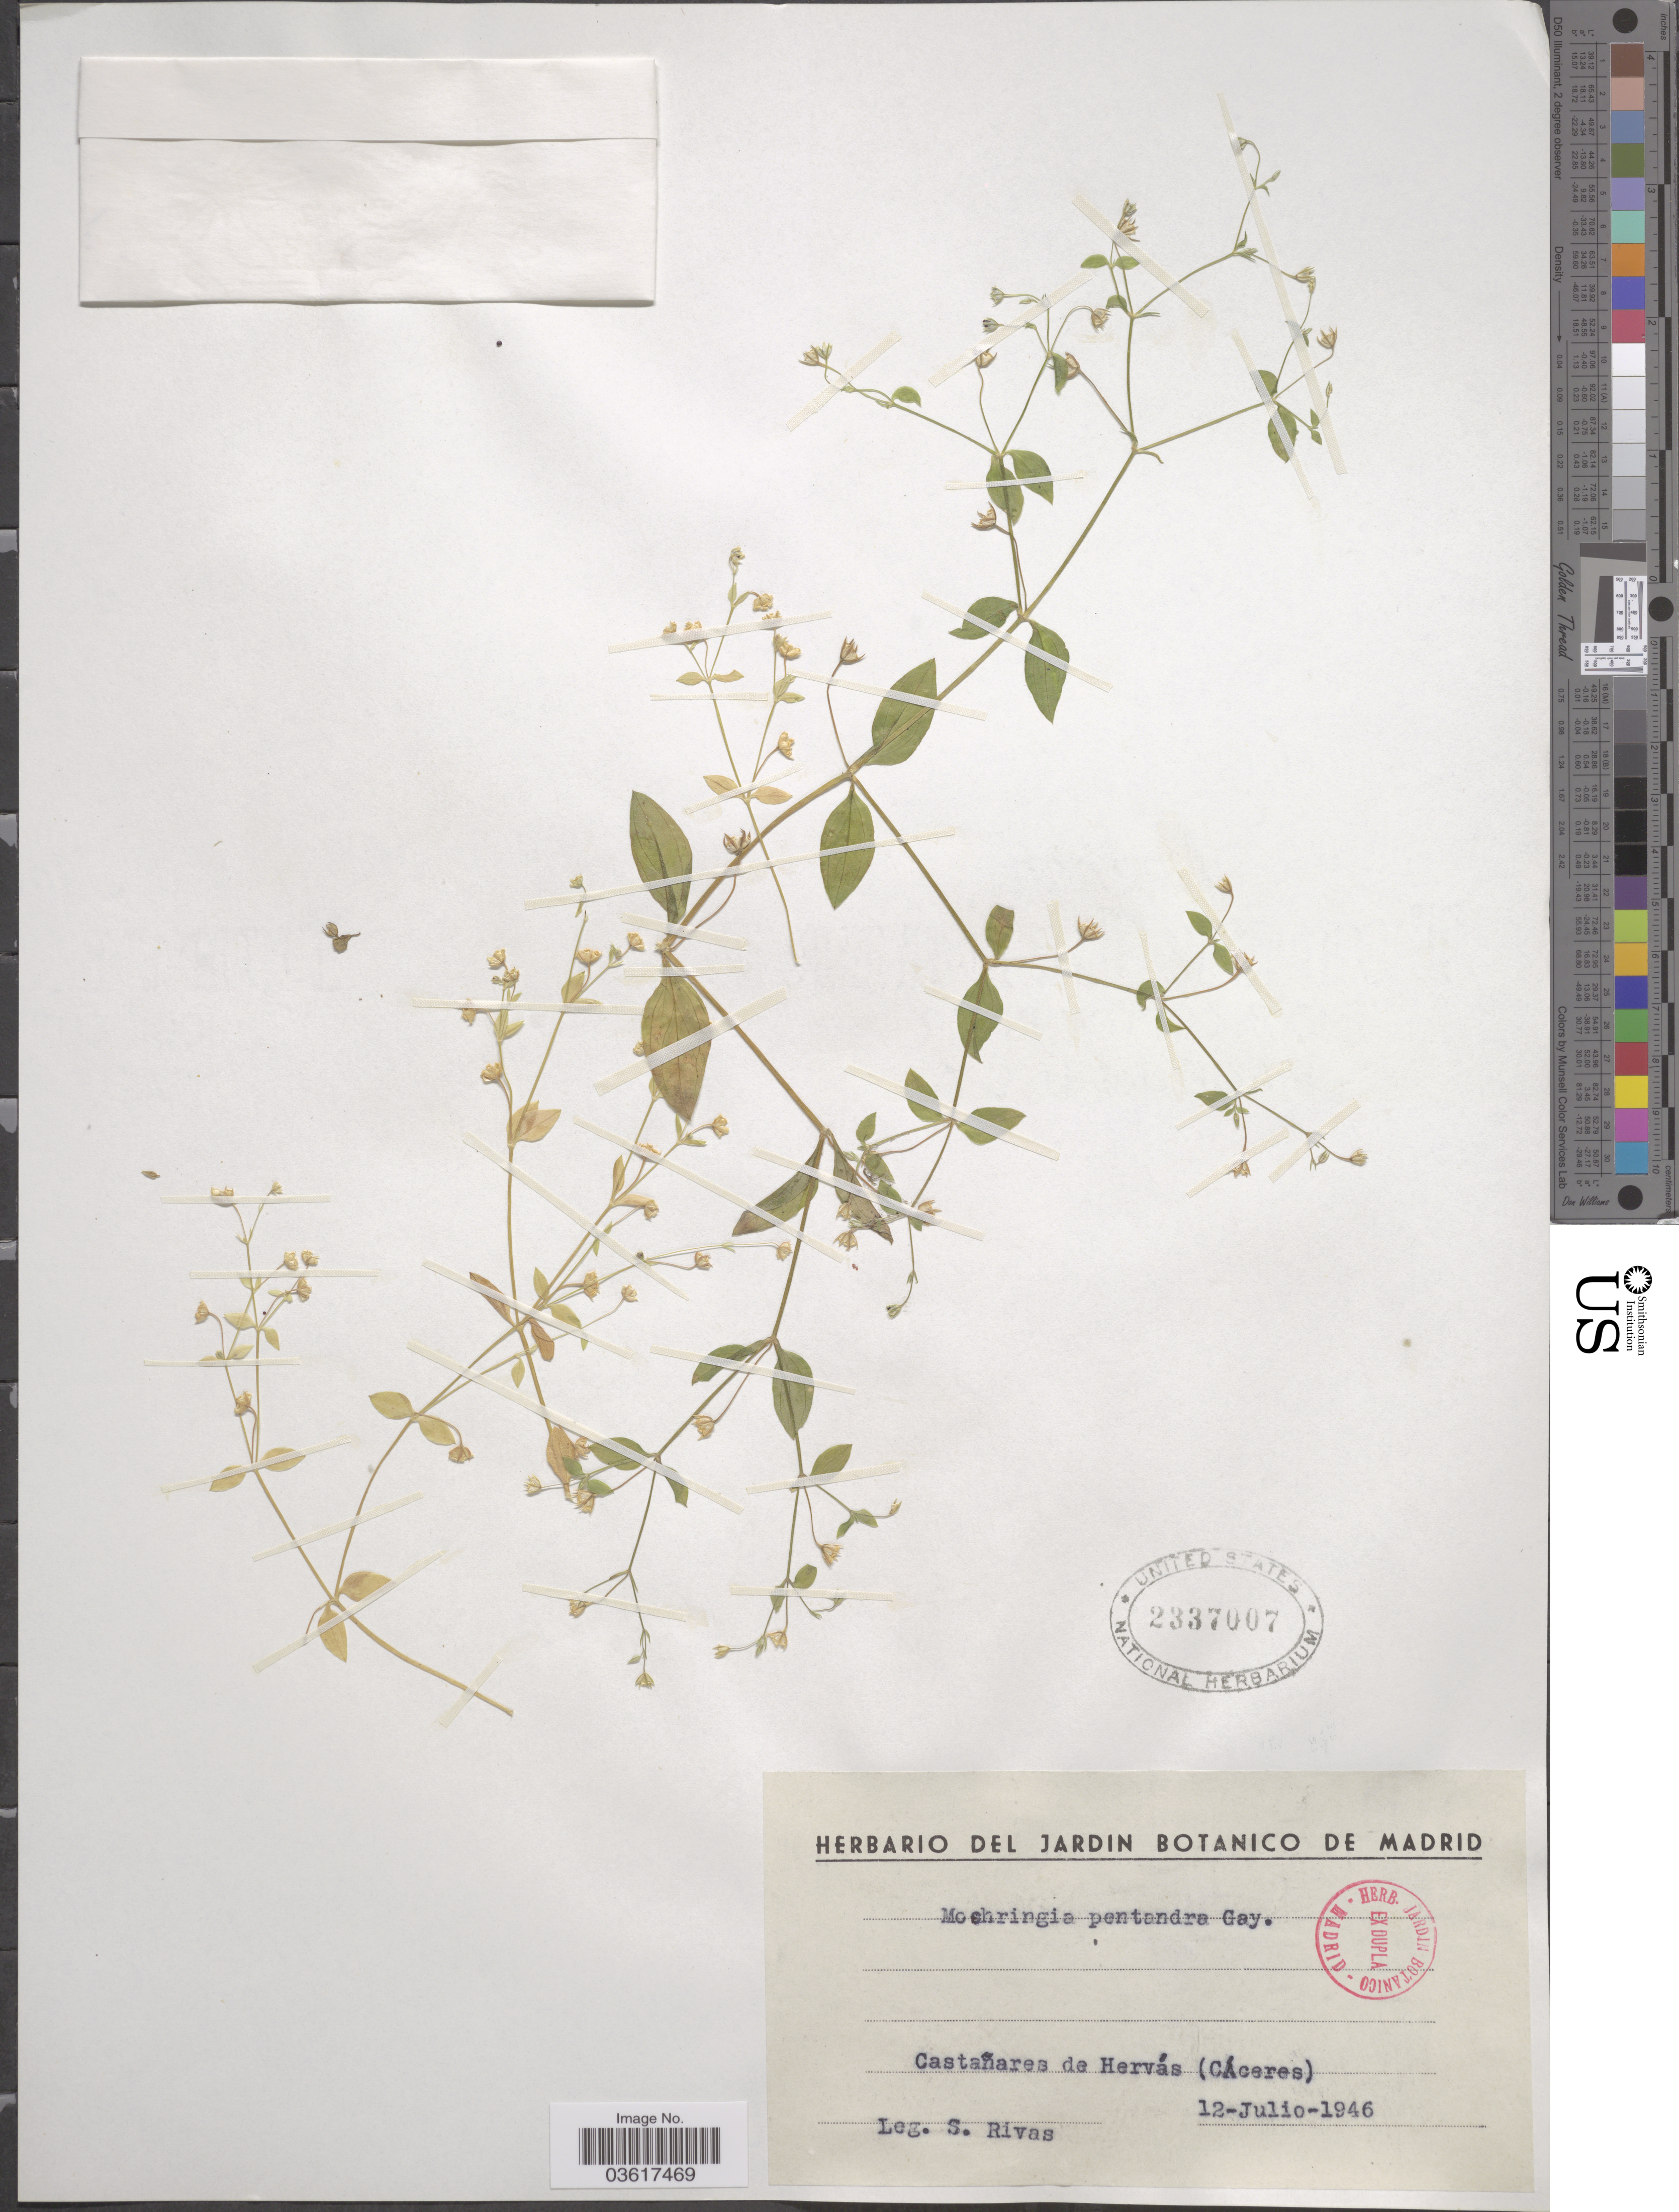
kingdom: Plantae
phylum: Tracheophyta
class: Magnoliopsida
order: Caryophyllales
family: Caryophyllaceae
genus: Moehringia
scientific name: Moehringia pentandra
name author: J. Gay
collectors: S. Rives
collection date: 1946-07-12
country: Spain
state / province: Madrid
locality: Castañares de Hervás (Cáceres).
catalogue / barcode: US 2337007